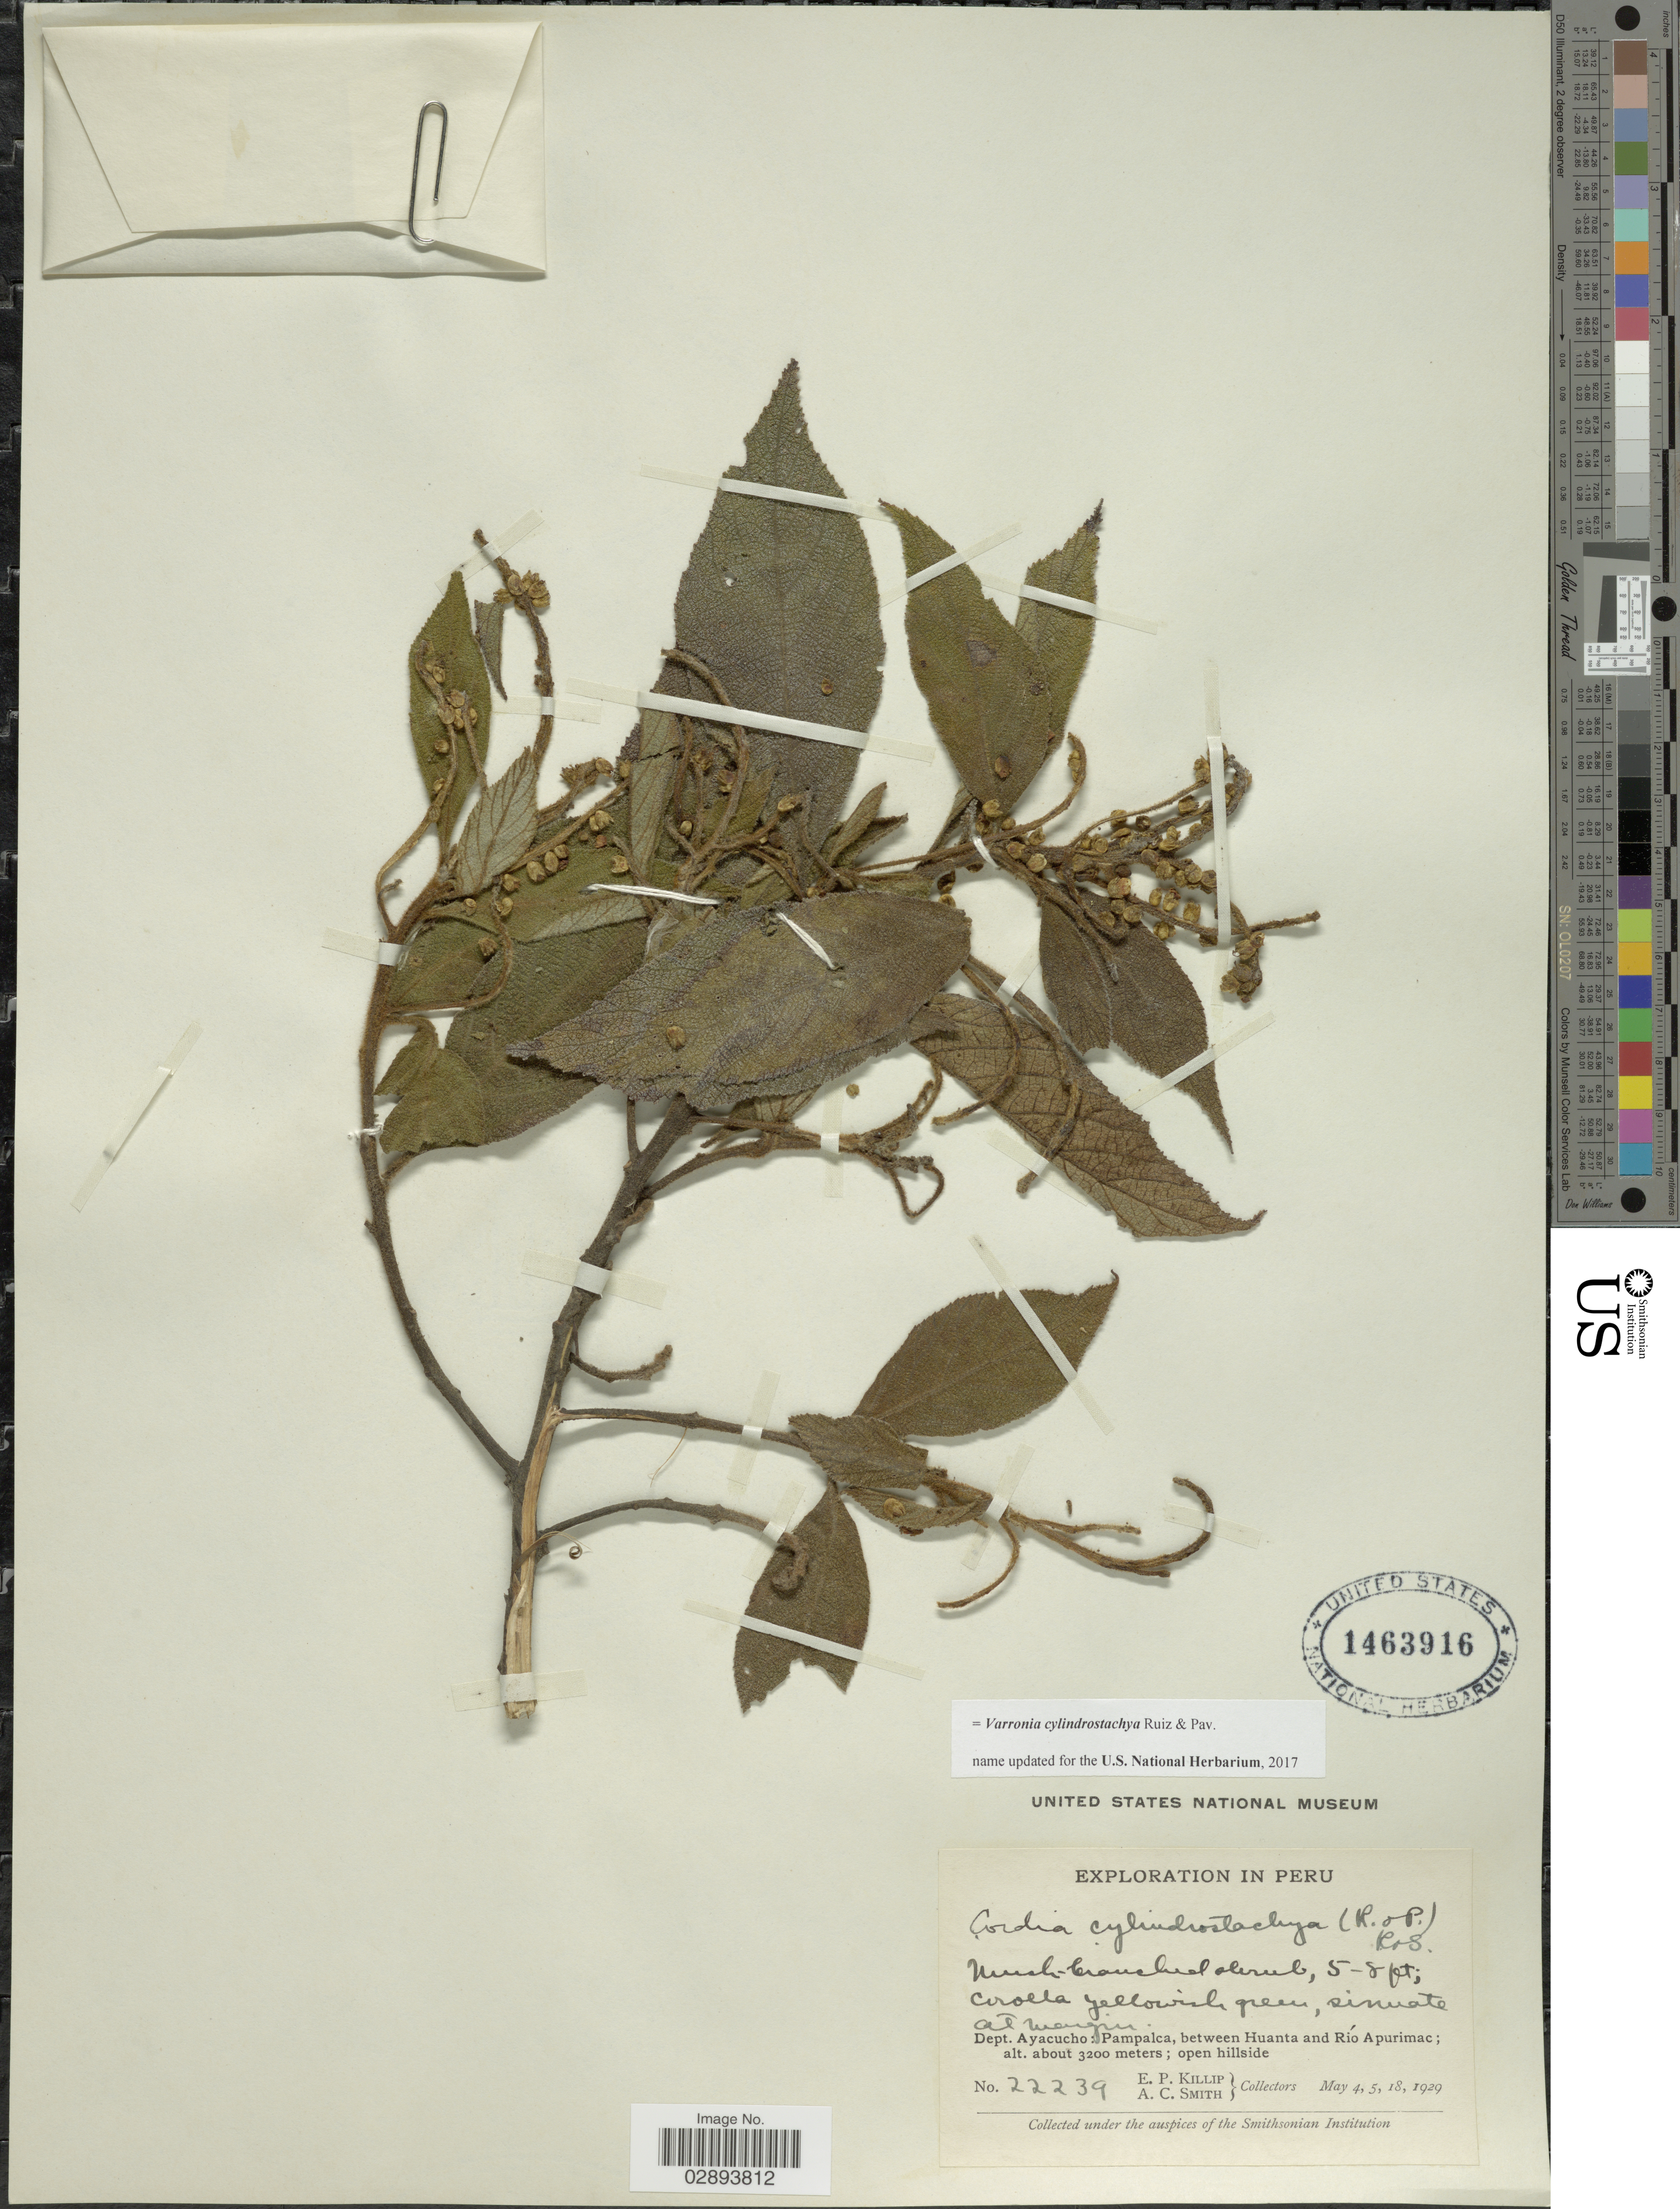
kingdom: Plantae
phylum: Tracheophyta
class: Magnoliopsida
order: Boraginales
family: Cordiaceae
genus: Varronia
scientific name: Varronia cylindrostachya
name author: Ruiz & Pav.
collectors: E. P. Killip & A. C. Smith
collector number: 22239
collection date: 1929-05-04/1929-05-18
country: Peru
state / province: Ayacucho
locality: Dept. Ayacucho, Pampalca, between Huanta and Río Apurimac.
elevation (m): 3200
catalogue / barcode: US 1463916